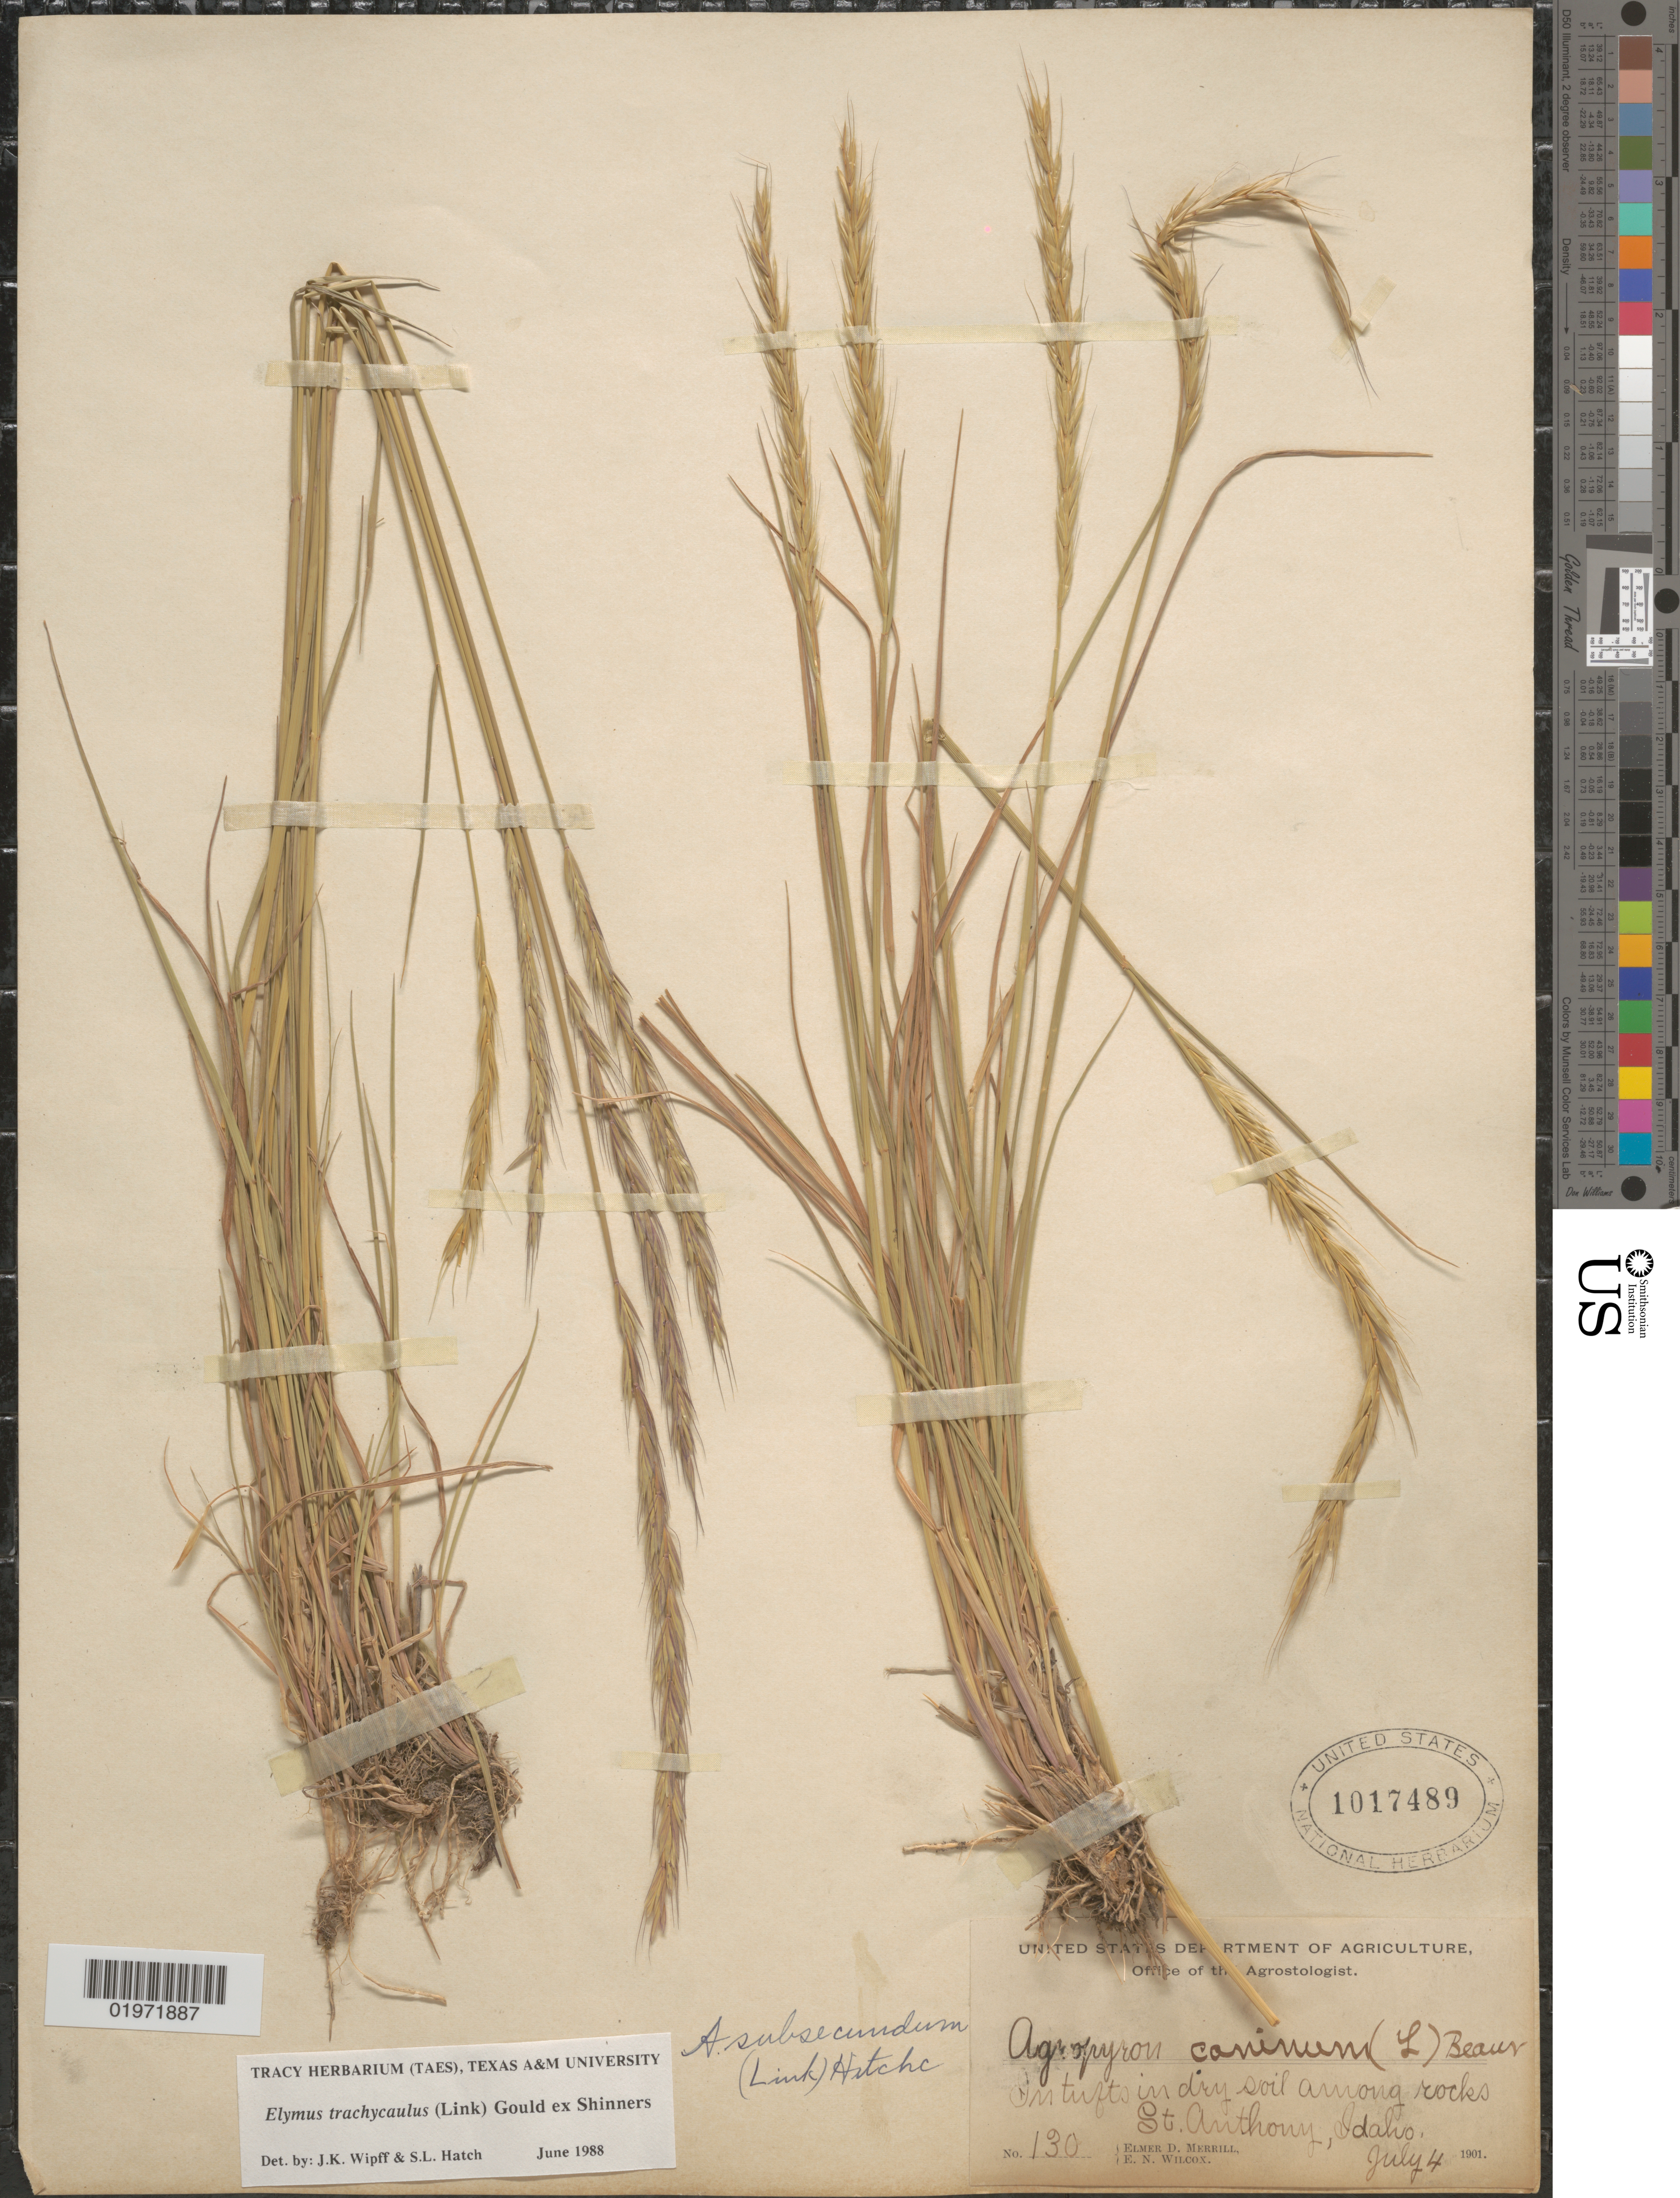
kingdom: Plantae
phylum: Tracheophyta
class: Liliopsida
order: Poales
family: Poaceae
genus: Elymus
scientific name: Elymus trachycaulus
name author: (Link) Gould ex Shinners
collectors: E. D. Merrill & E. Wilcox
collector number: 130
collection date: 1901-07-04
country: United States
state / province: Idaho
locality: In tufts in dry soil among rocks St. Anthony.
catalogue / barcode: US 1017489